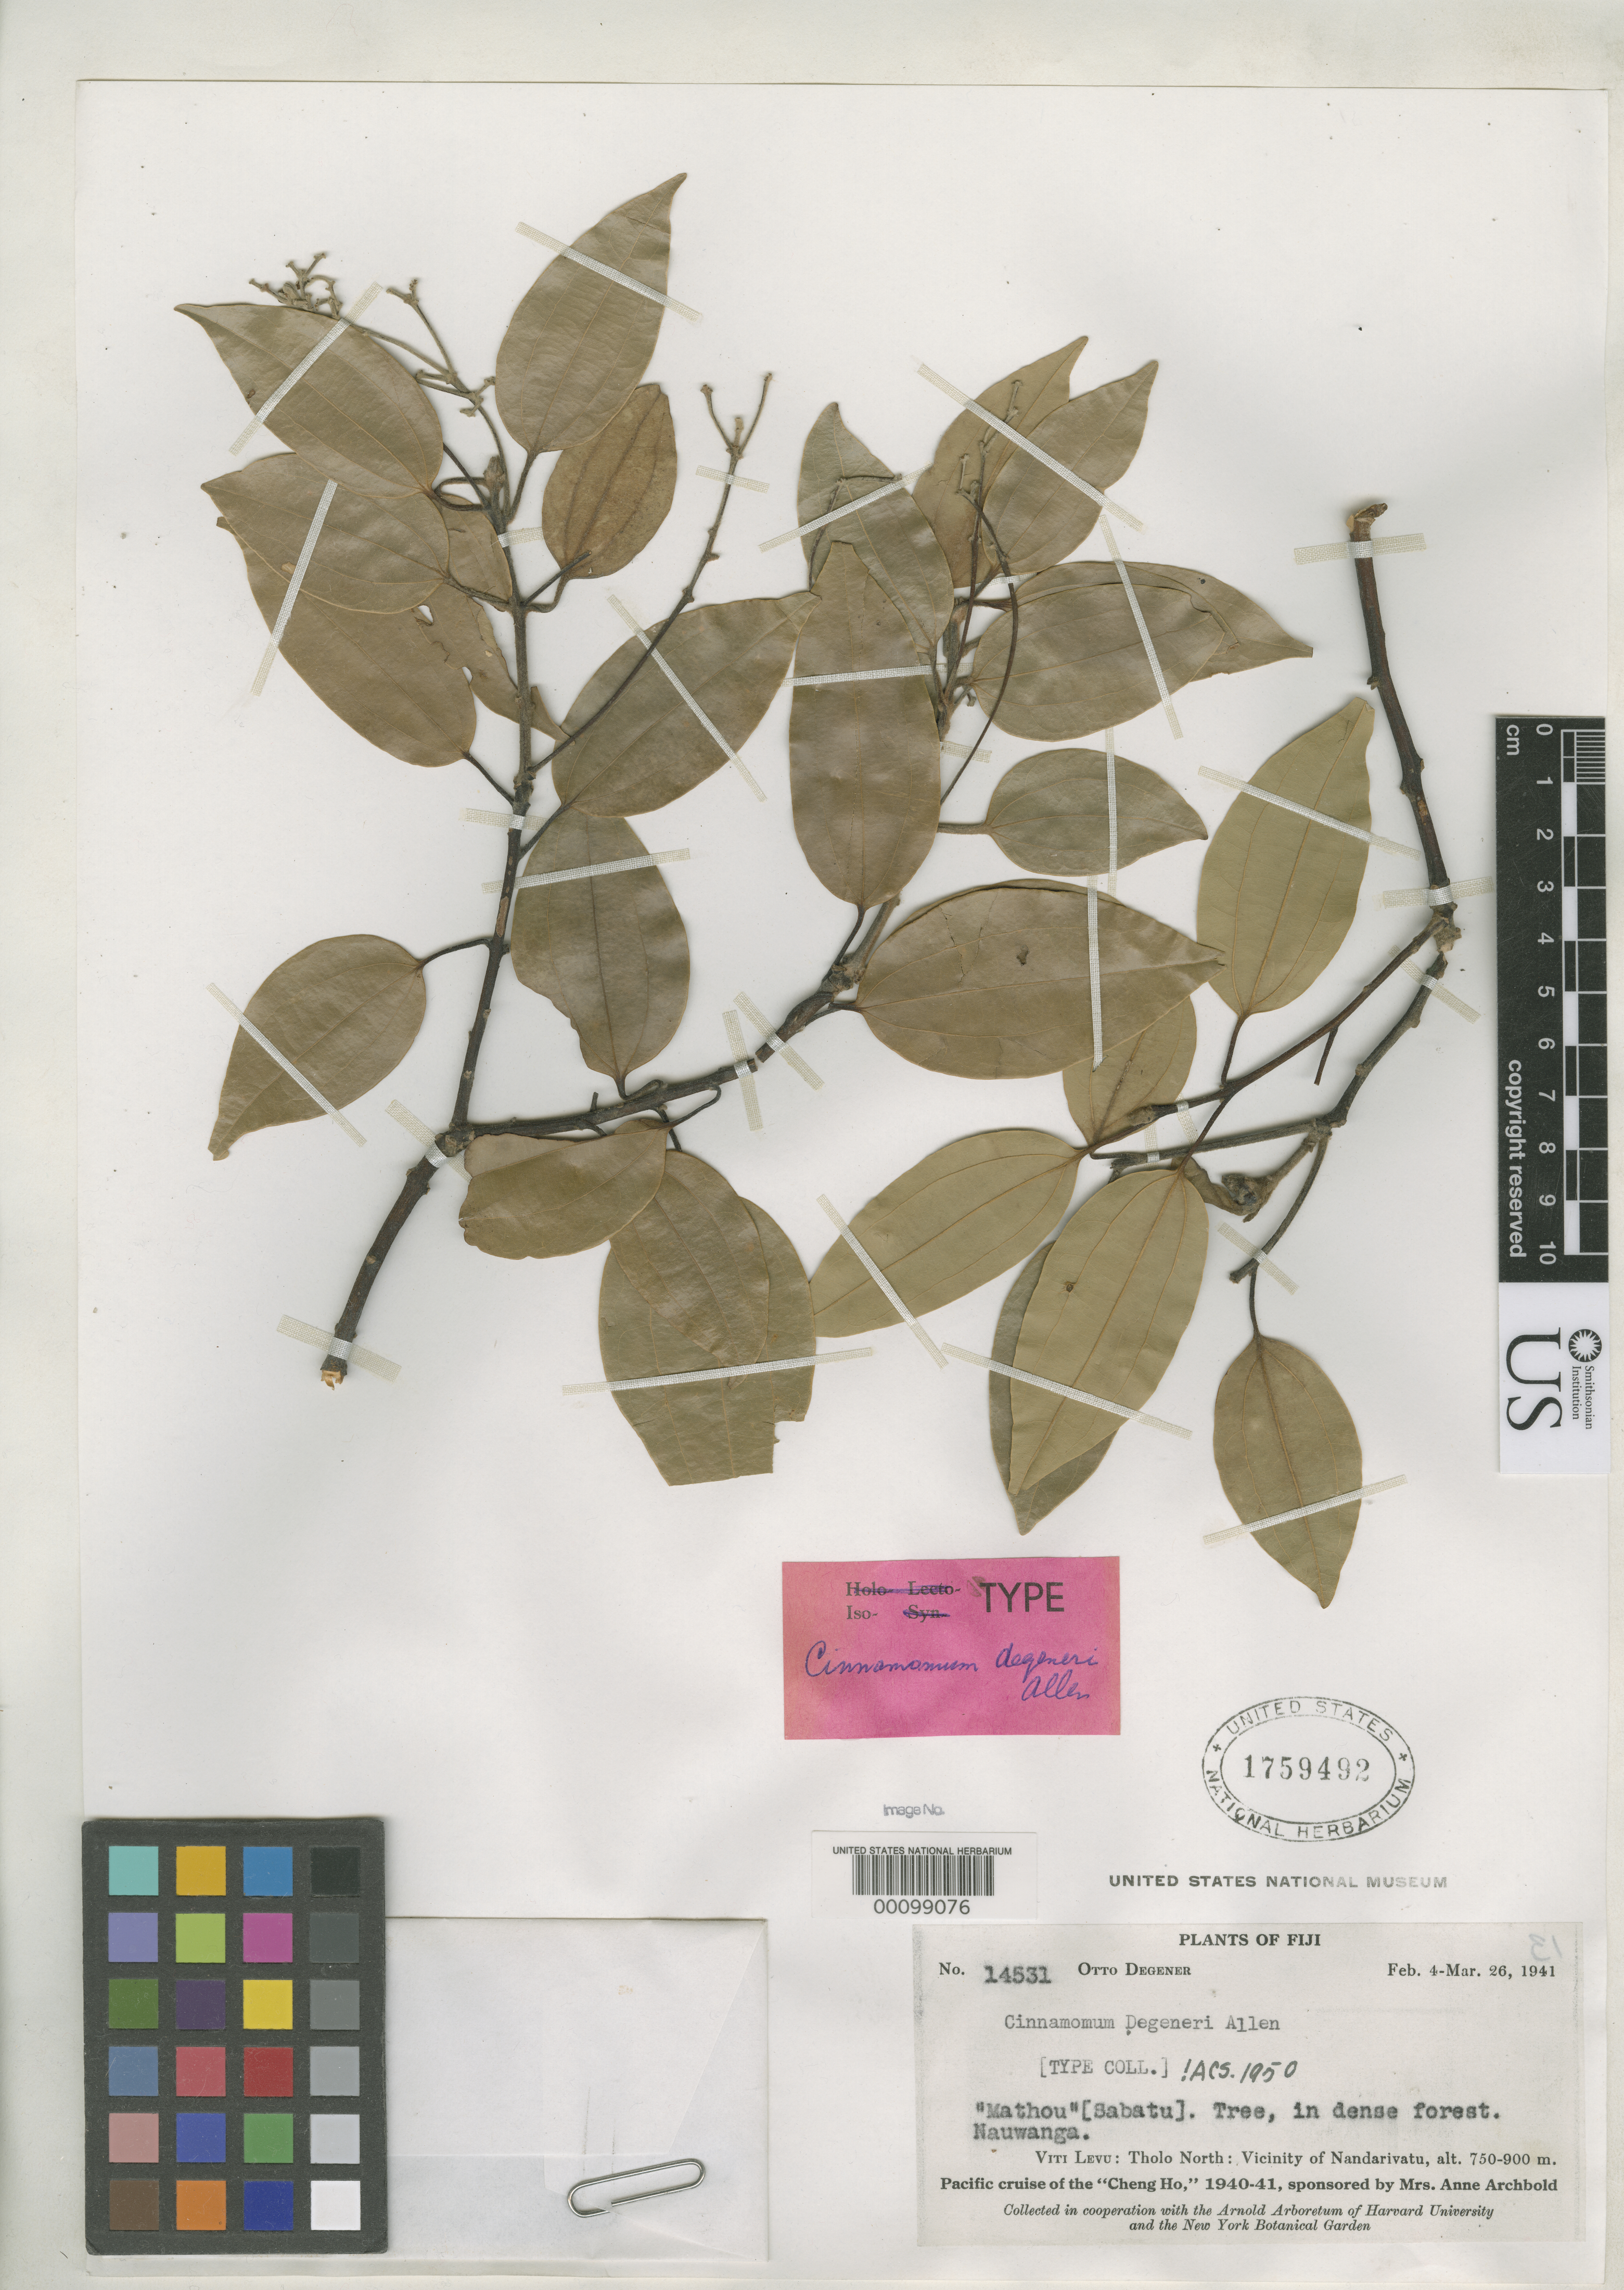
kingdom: Plantae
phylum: Tracheophyta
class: Magnoliopsida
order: Laurales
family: Lauraceae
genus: Cinnamomum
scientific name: Cinnamomum degeneri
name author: C.K. Allen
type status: Isotype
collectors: O. Degener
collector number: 14531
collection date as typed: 04 Feb 1941 to 26 Mar 1941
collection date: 1941-02-04/1941-03-26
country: Fiji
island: Viti Levu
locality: Tholo North, vicinity of Nandarivatu. [Viti Levu Group]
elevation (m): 750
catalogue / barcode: US 1759492